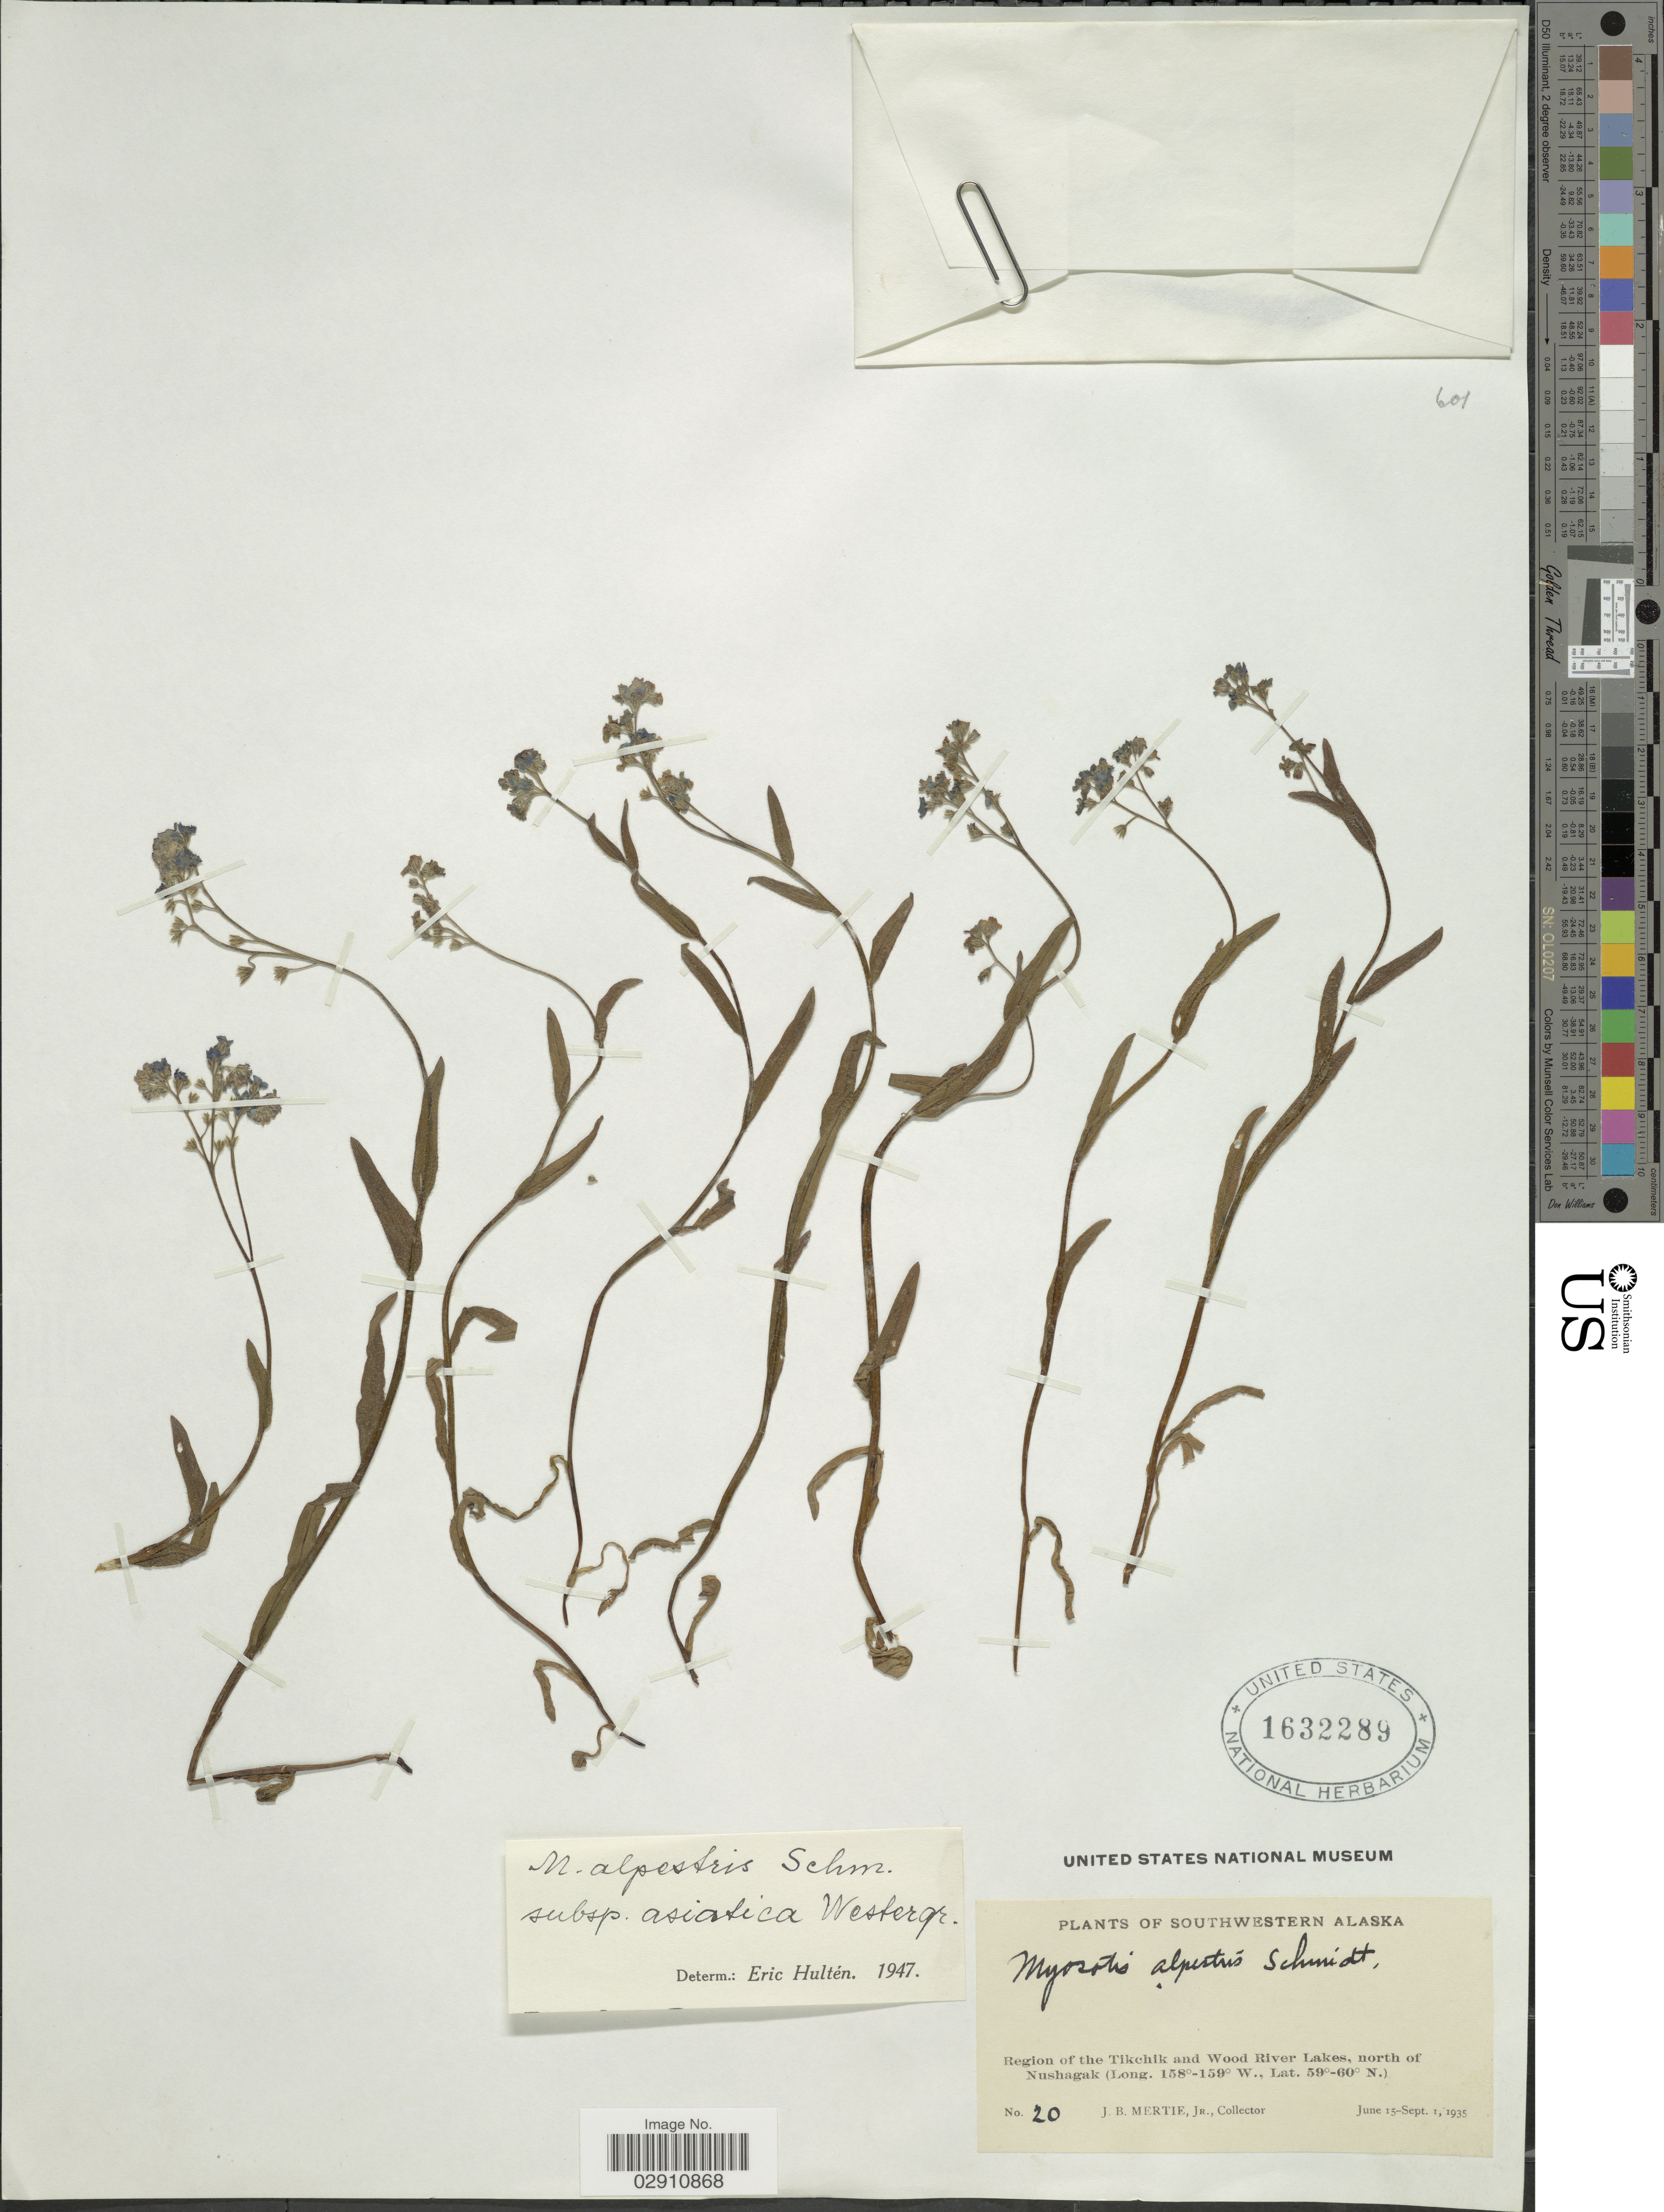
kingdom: Plantae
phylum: Tracheophyta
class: Magnoliopsida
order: Boraginales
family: Boraginaceae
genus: Myosotis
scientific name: Myosotis alpestris subsp. asiatica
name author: Vestergr.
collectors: J. Mertie Jr.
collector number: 20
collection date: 1935-06-15/1935-09-01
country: United States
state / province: Alaska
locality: Southwestern Alaska. Region of the Tikchik and Wood River Lakes, north of Nushagak.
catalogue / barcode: US 1632289